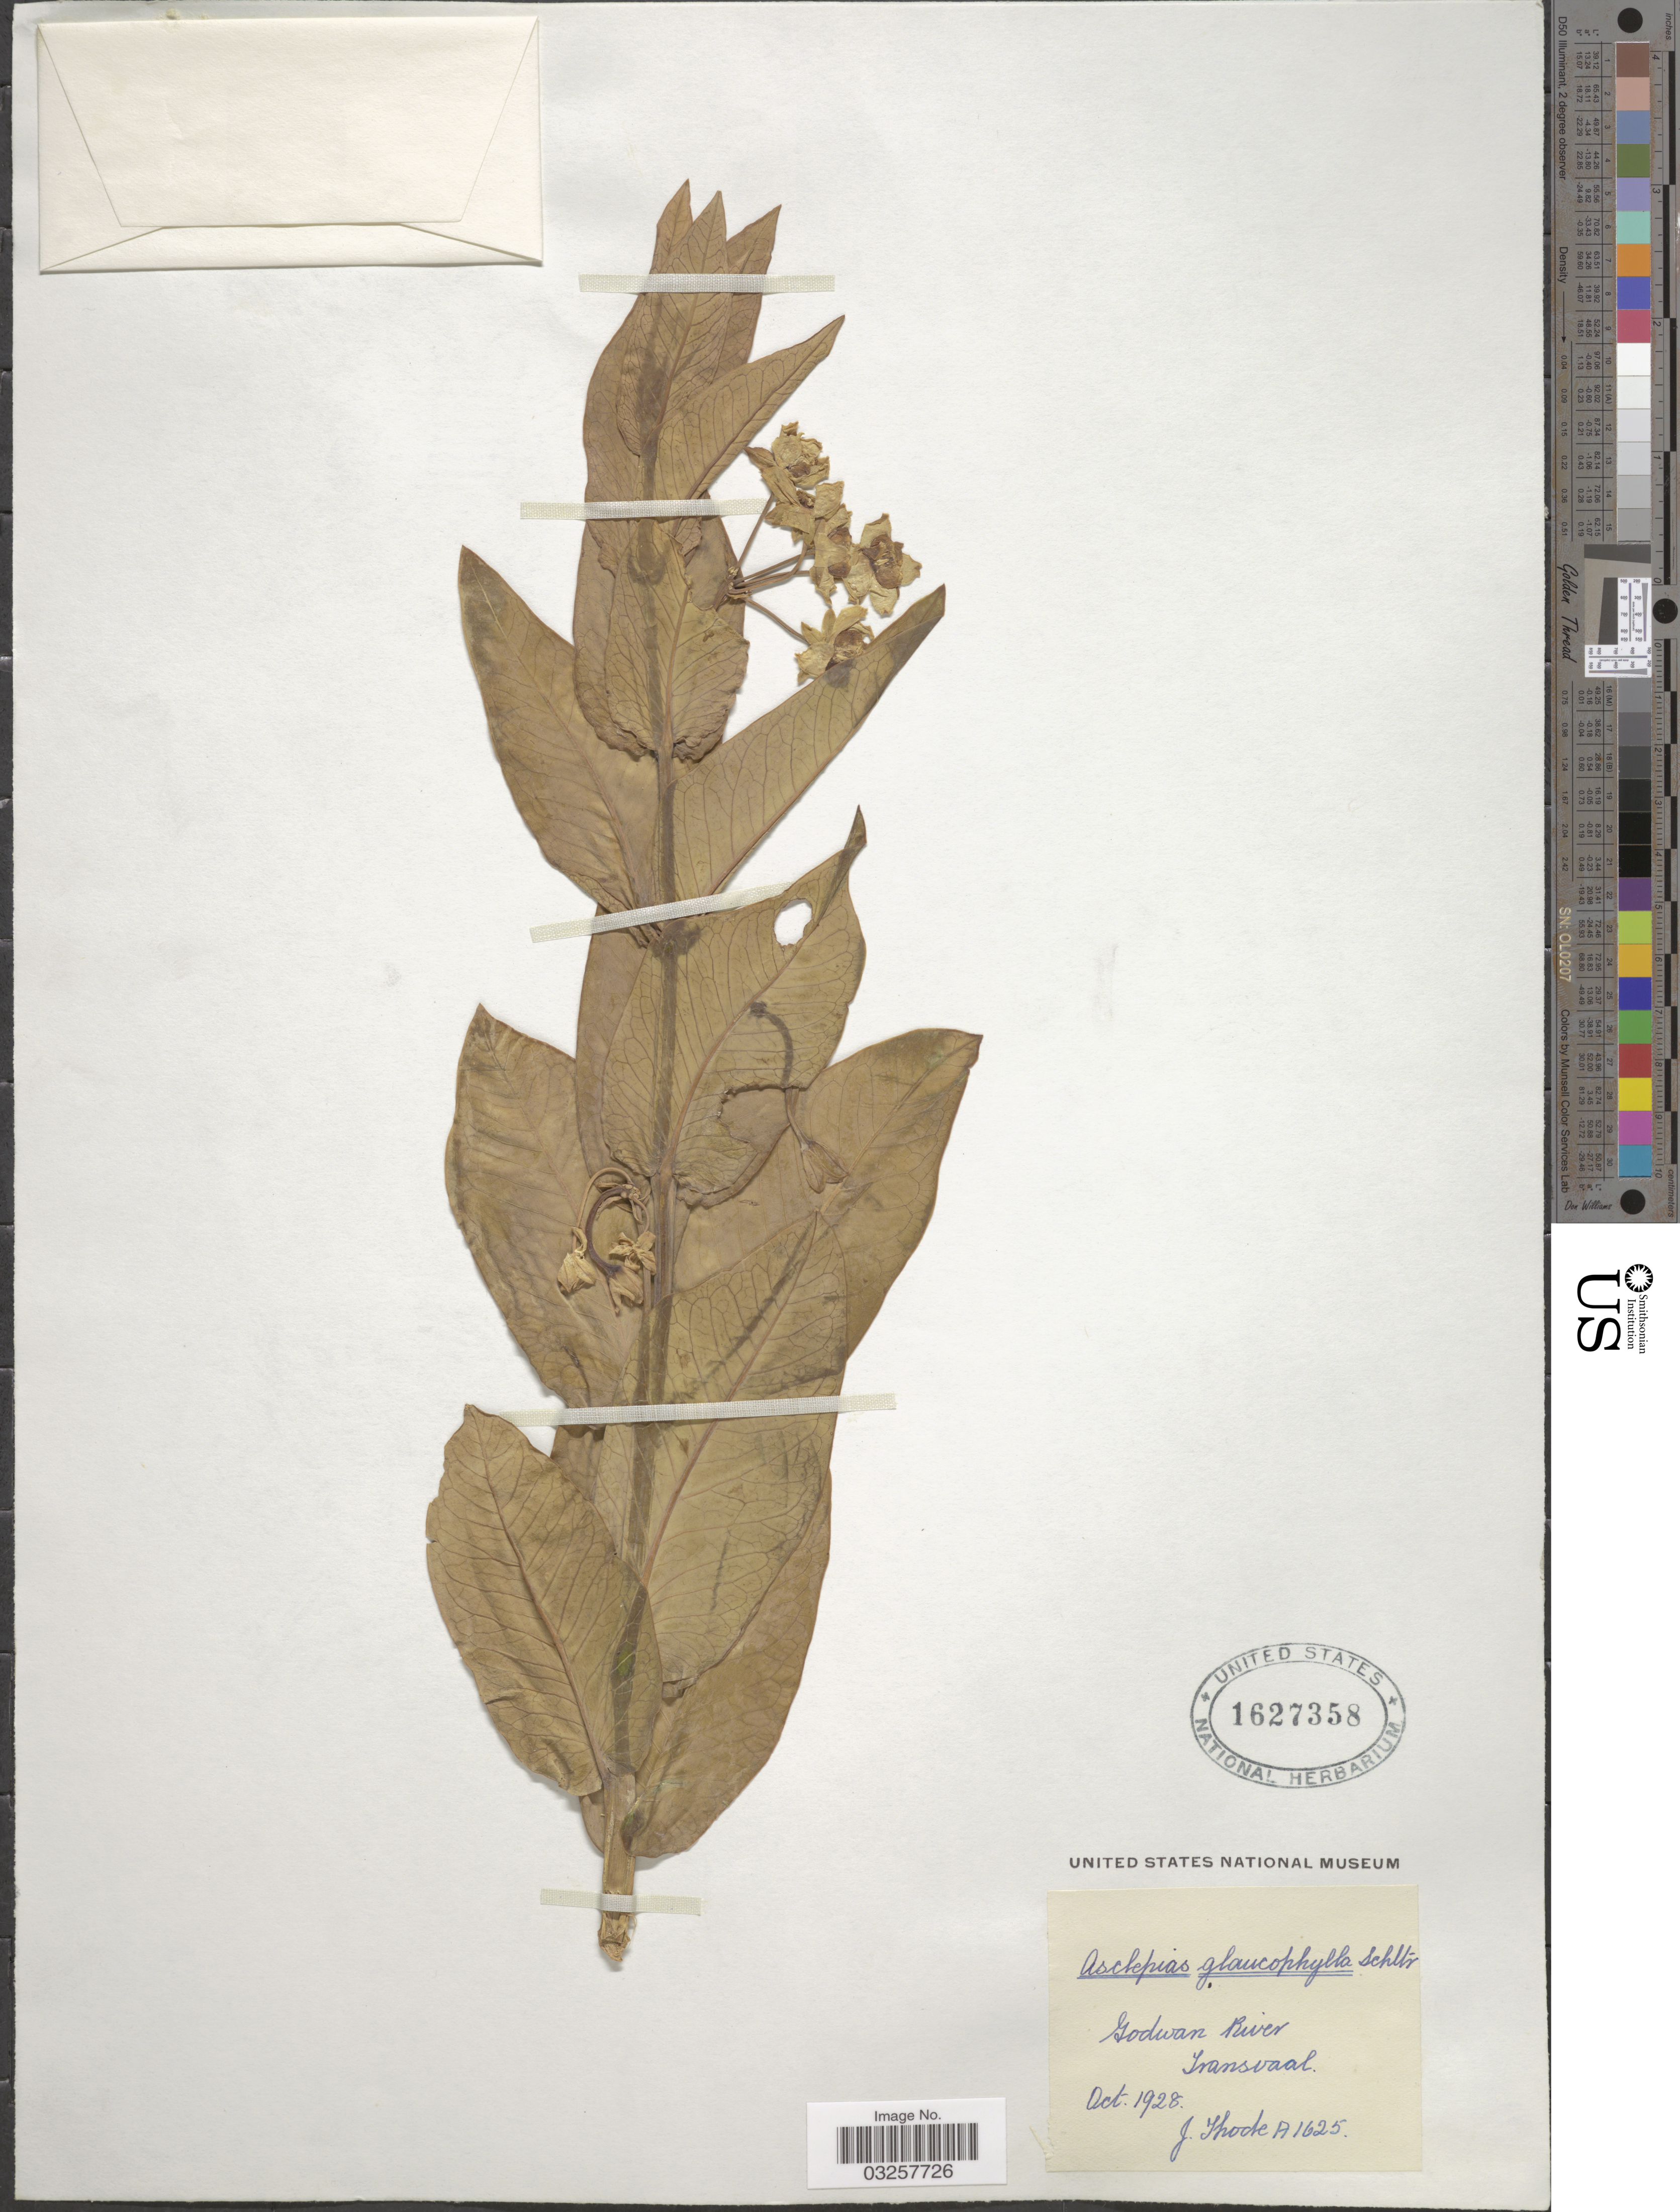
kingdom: Plantae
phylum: Tracheophyta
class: Magnoliopsida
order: Gentianales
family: Apocynaceae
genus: Asclepias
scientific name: Asclepias glaucophylla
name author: (Schltr.) Schltr.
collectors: J. Thode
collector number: A1625?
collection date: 1928-10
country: South Africa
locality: Godwan River. Transvaal.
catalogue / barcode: US 1627358